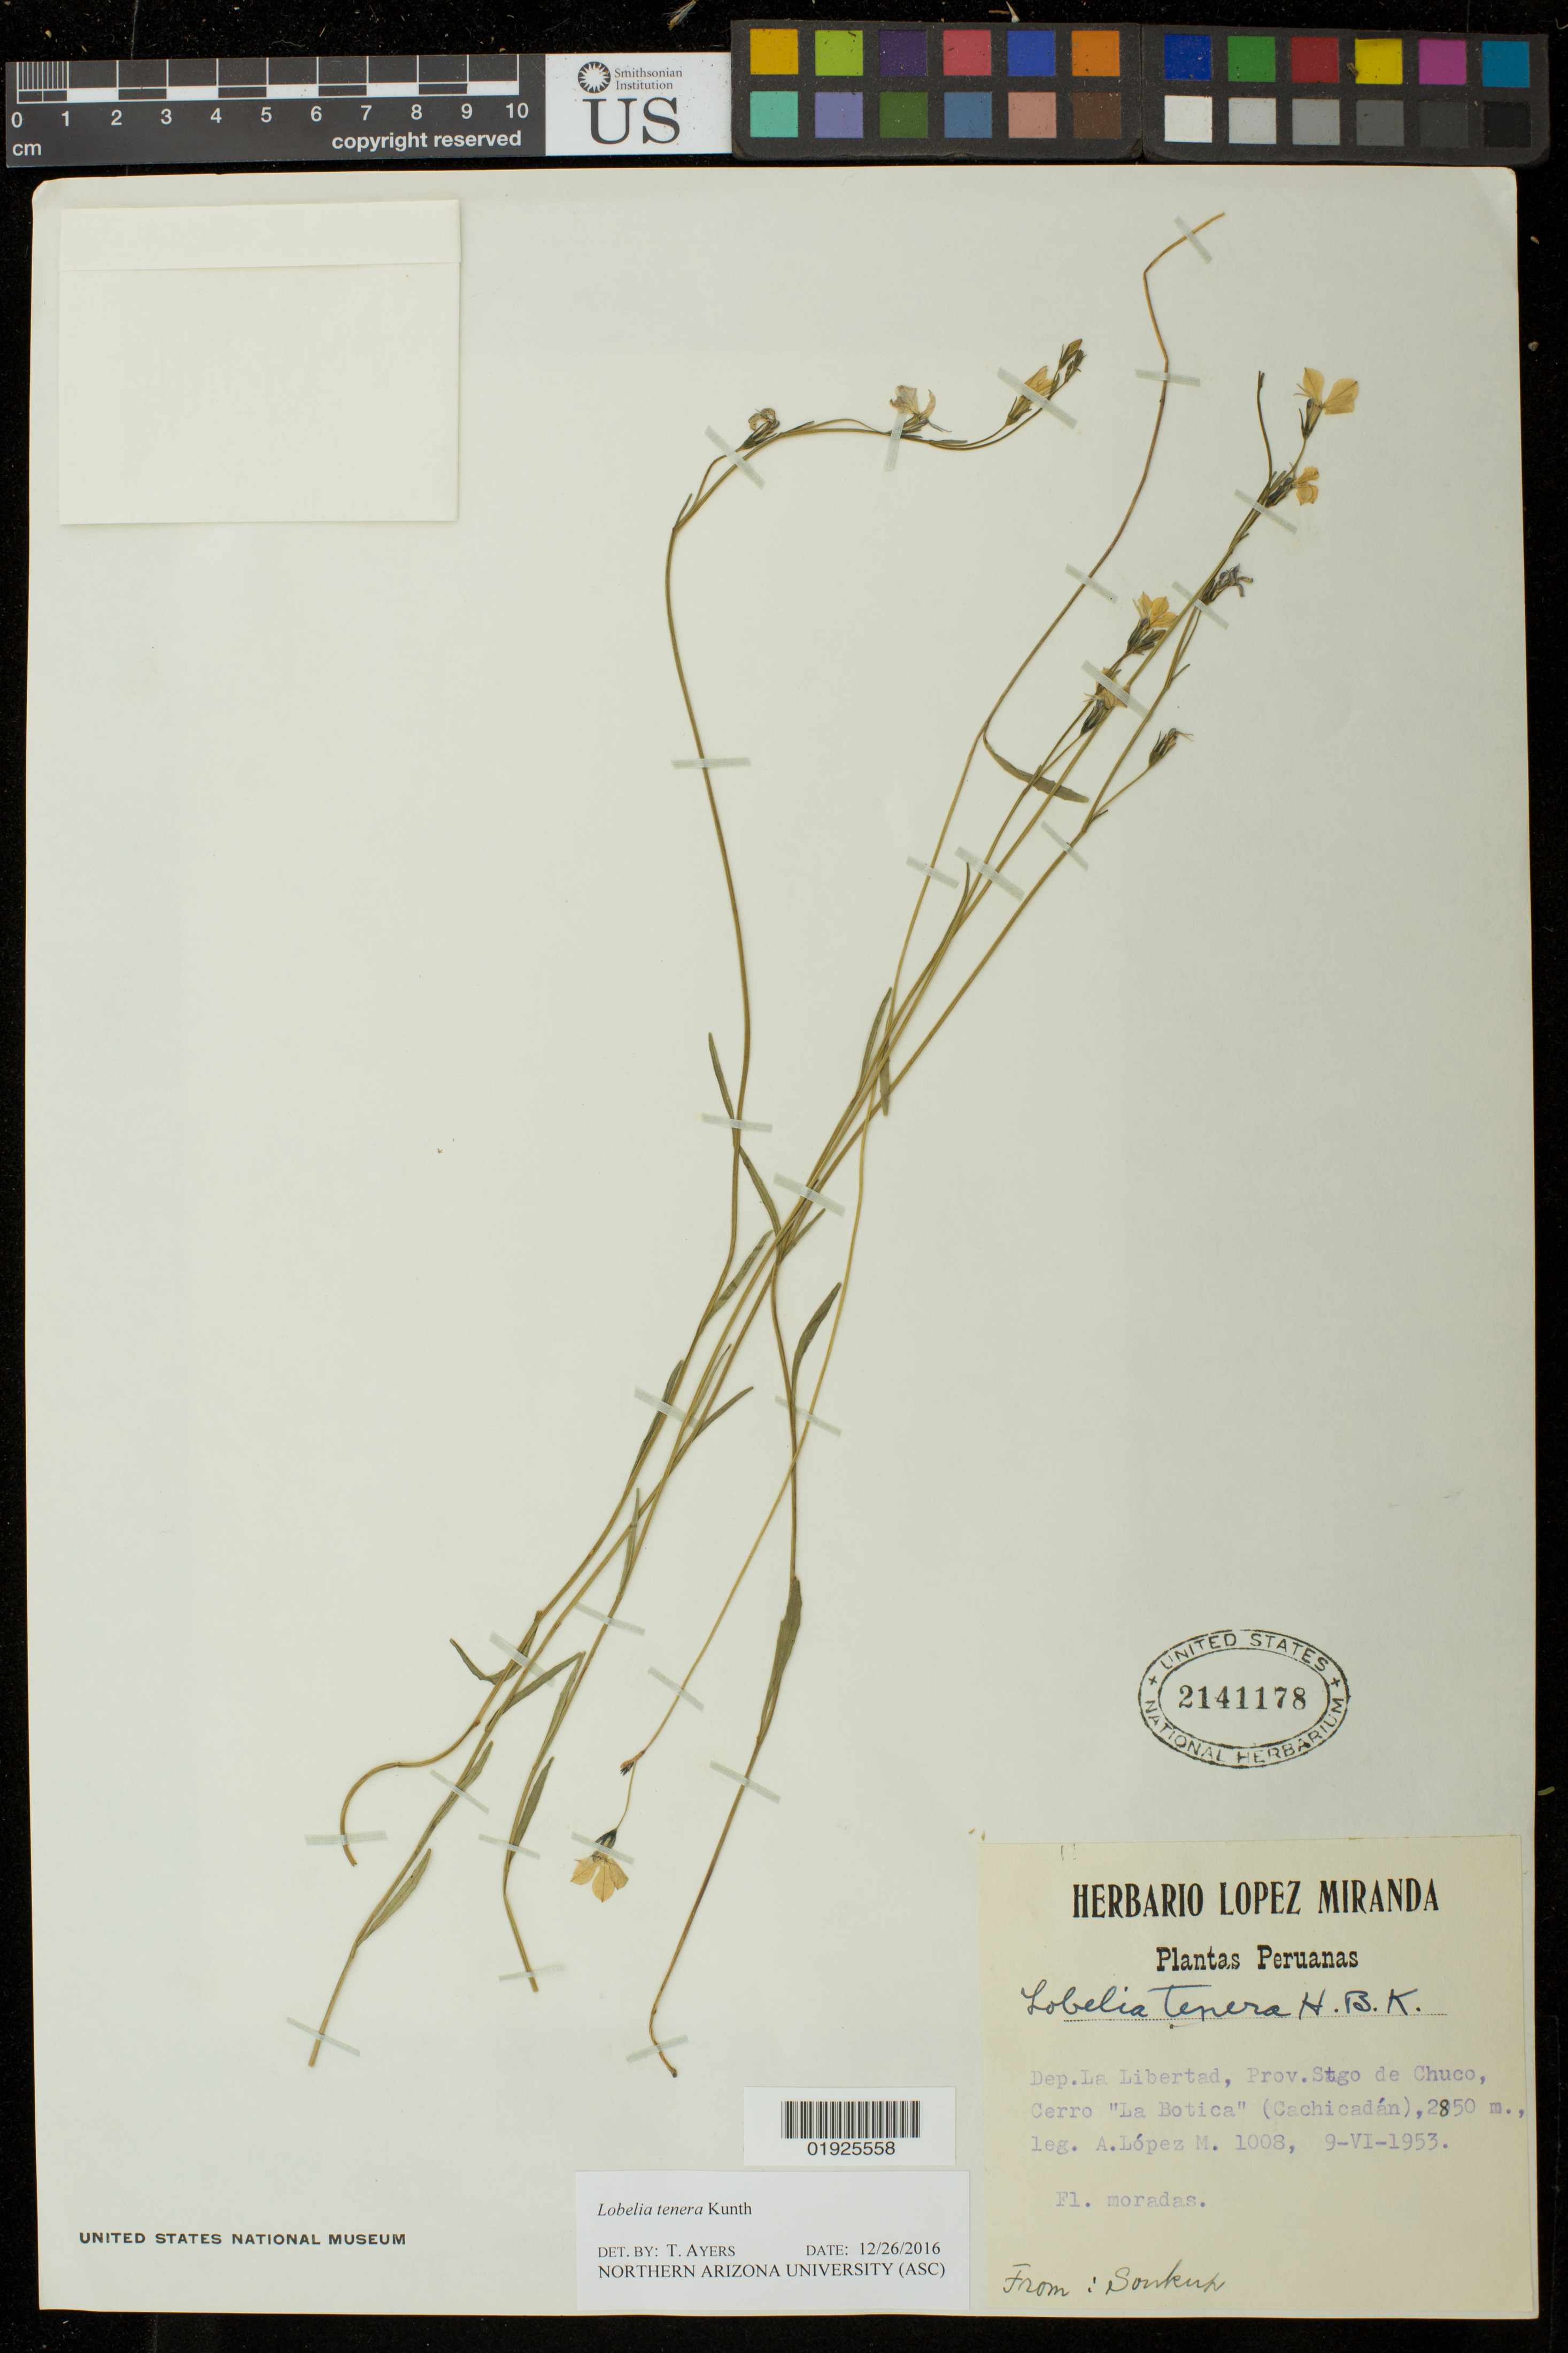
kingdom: Plantae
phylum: Tracheophyta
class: Magnoliopsida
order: Asterales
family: Campanulaceae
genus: Lobelia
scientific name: Lobelia tenera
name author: Kunth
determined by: Ayers, Tina J.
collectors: A. López M.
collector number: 1008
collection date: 1953-06-09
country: Peru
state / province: La Libertad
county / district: Santiago de Chuco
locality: Cerro "La Botica" (Cachicadan).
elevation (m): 2850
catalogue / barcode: US 2141178